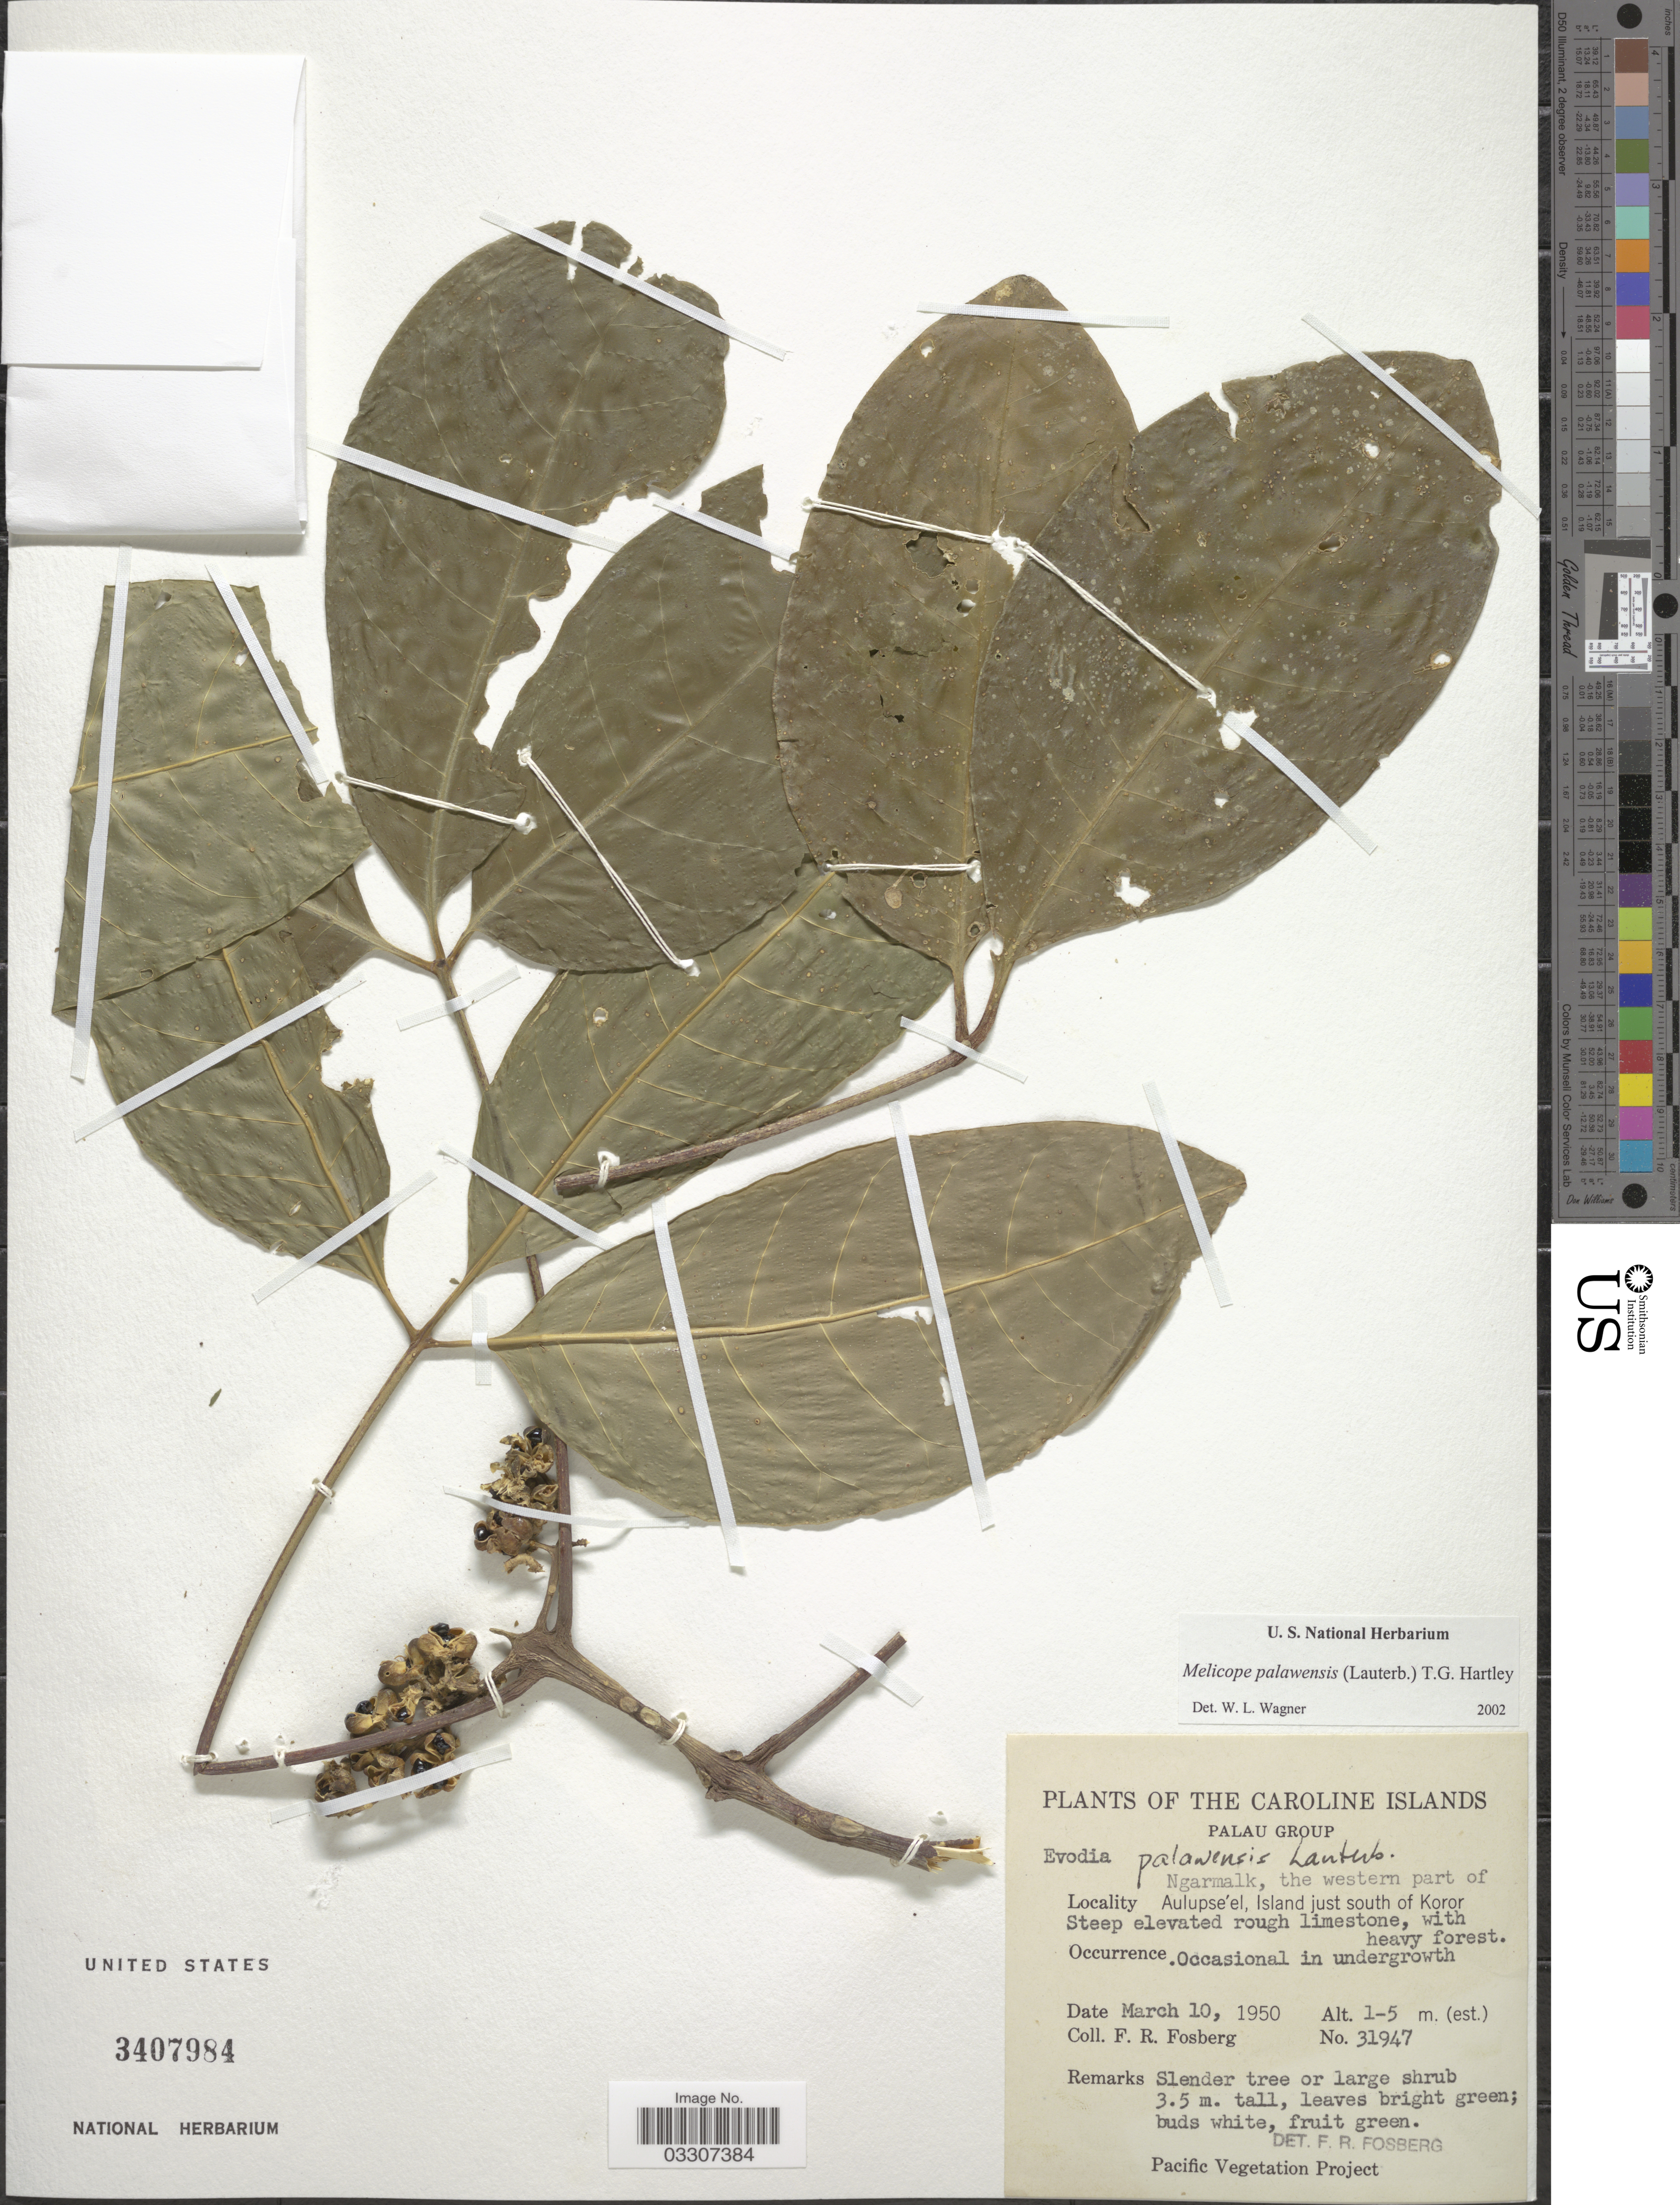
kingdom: Plantae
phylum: Tracheophyta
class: Magnoliopsida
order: Sapindales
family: Rutaceae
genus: Melicope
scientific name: Melicope palawensis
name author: (Lauterb.) T.G. Hartley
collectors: F. R. Fosberg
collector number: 31947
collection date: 1950-03-10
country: Palau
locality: The Caroline Islands. Palau Group. Ngarmalk, the western part of Aulupse'el, Island just south of Koror.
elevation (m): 1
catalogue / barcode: US 3407984